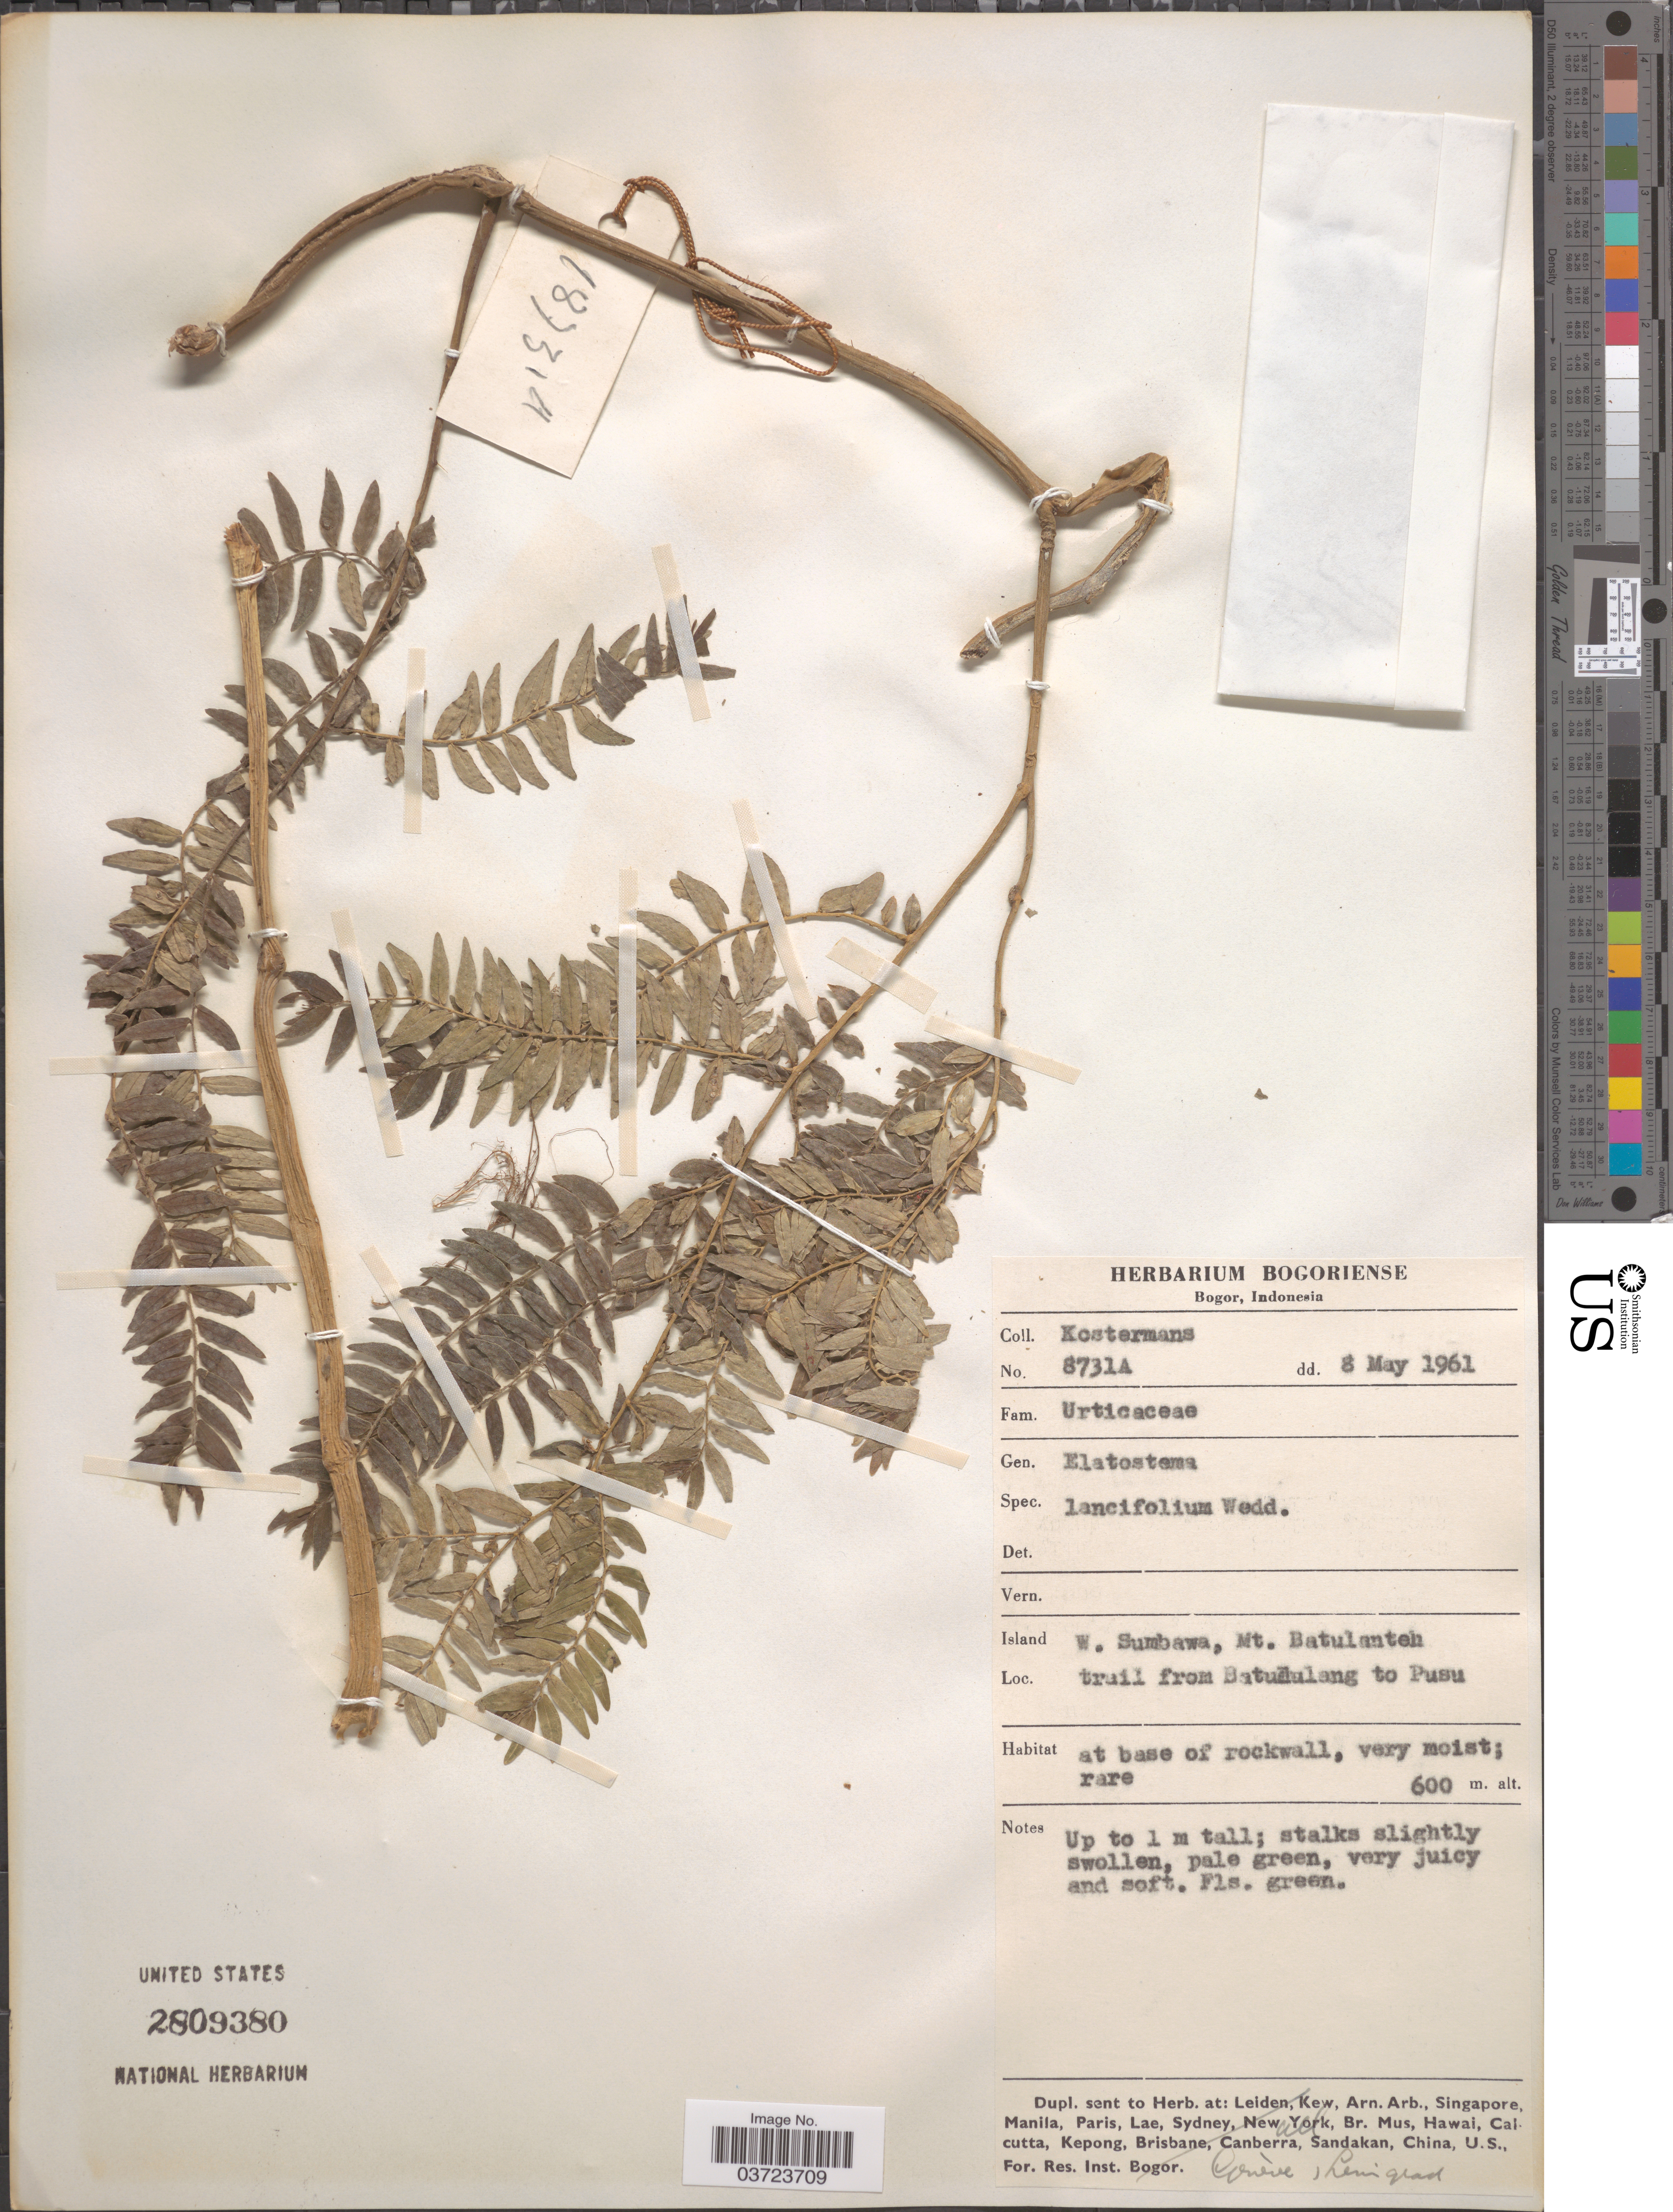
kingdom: Plantae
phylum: Tracheophyta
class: Magnoliopsida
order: Rosales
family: Urticaceae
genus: Elatostema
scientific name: Elatostema lancifolium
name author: Wedd.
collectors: Kostermans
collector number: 8731A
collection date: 1961-05-08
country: Indonesia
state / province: Nusa Tenggara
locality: W. Sumbawa, Mt. Batulanteh trail from Batudulang to Pusu.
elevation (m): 600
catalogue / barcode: US 2809380